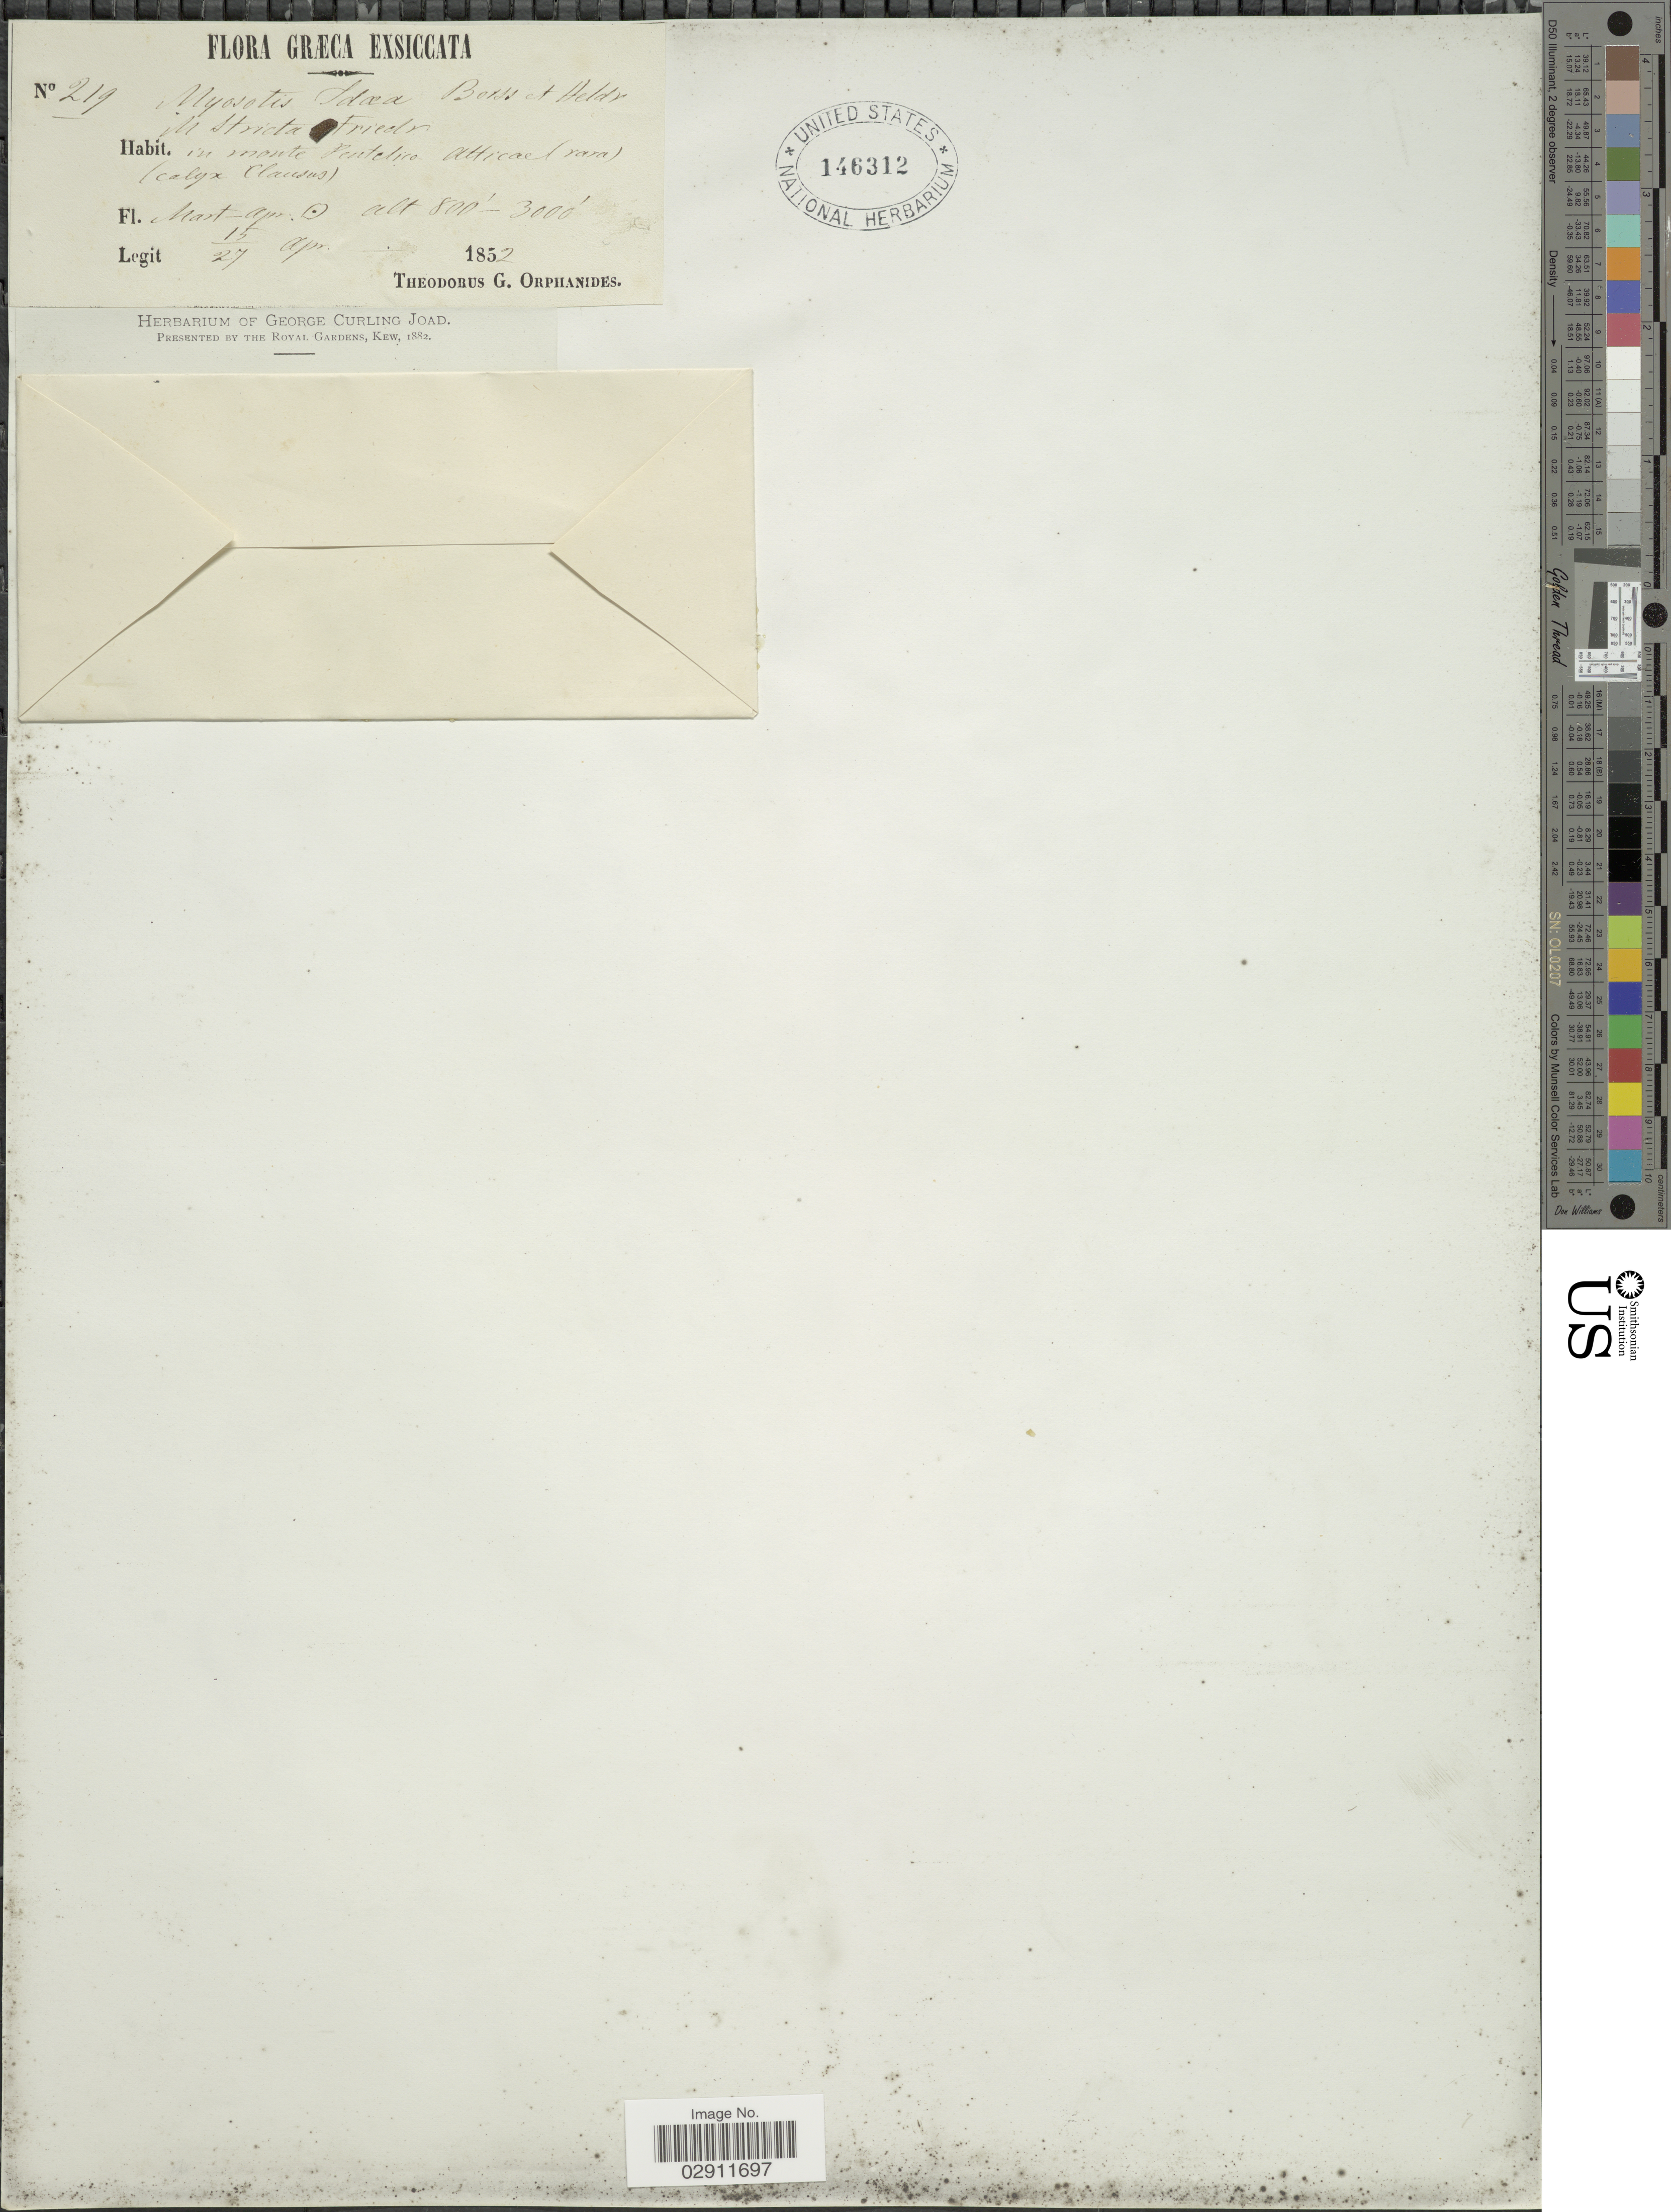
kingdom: Plantae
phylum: Tracheophyta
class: Magnoliopsida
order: Boraginales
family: Boraginaceae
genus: Myosotis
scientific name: Myosotis idaea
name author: Boiss. & Heldr.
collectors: T. G. Orphanides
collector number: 219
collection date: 1852-04-15/1852-04-27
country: Greece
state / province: Attica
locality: In monte Pentelico Atticae.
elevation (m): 244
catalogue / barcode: US 146312